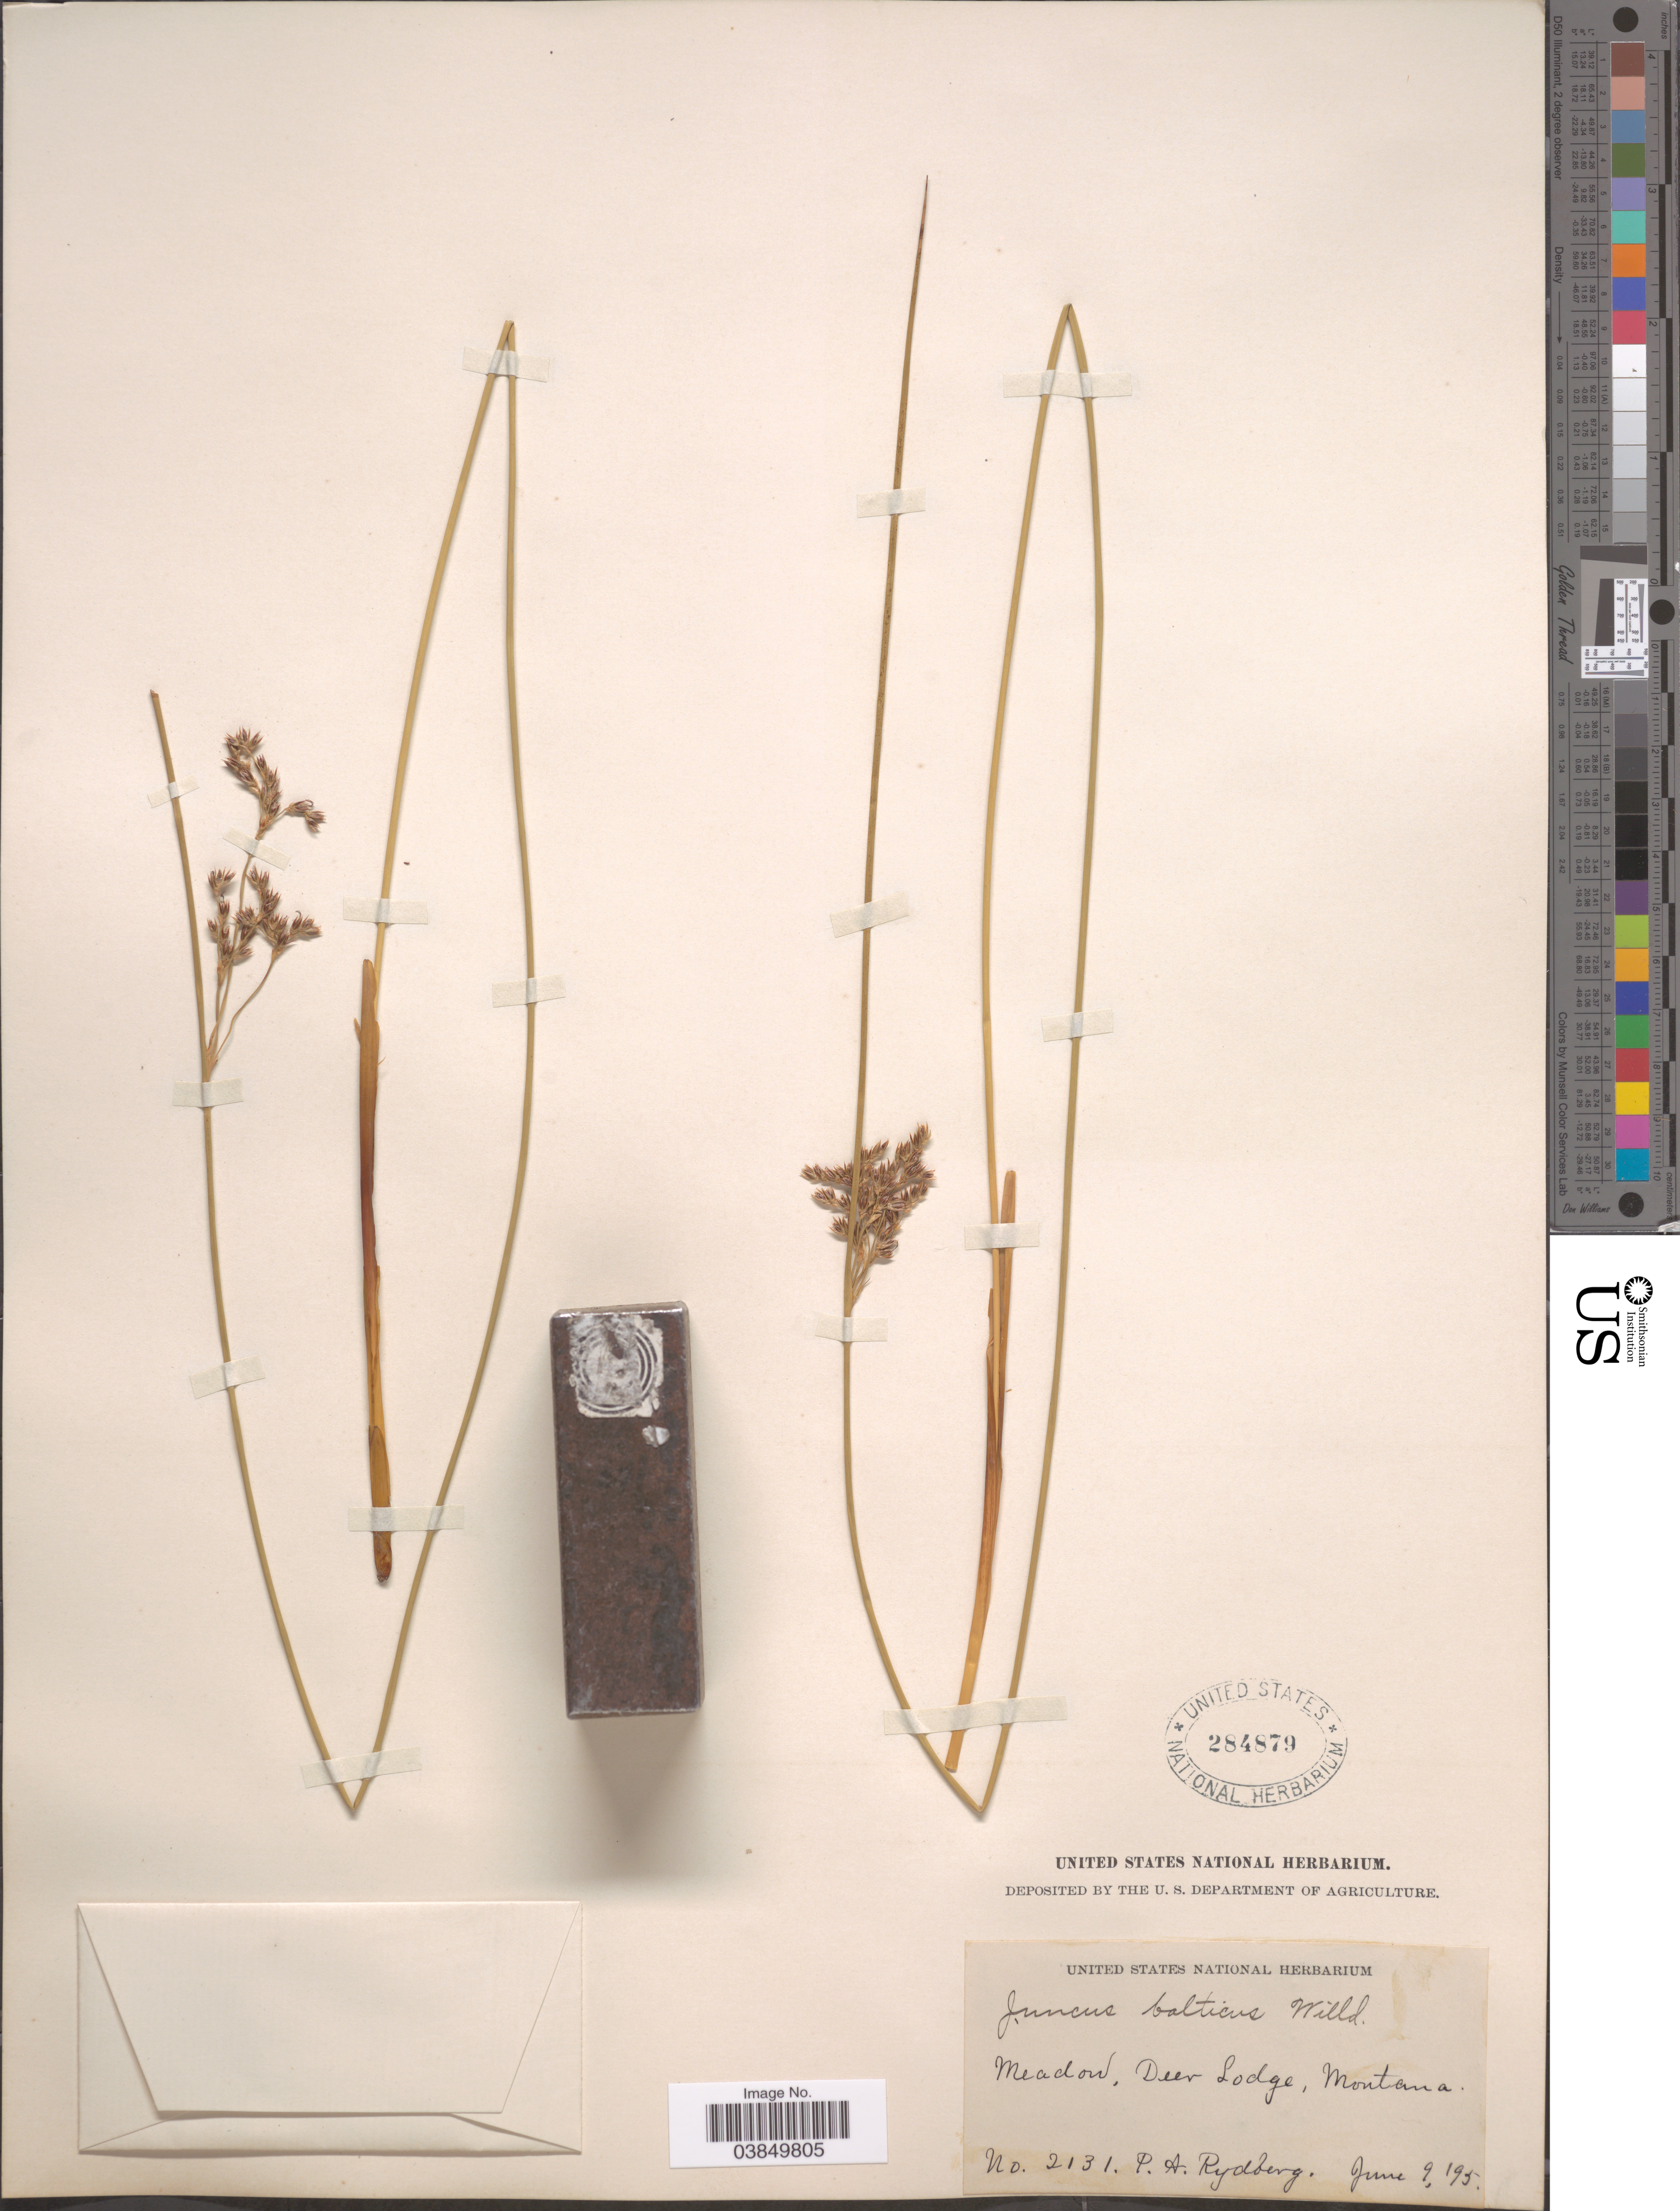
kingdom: Plantae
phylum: Tracheophyta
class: Liliopsida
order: Poales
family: Juncaceae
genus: Juncus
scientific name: Juncus balticus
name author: Willd.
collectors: P. A. Rydberg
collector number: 2131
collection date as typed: Transcribed d/m/y: 9/6/95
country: United States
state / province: Montana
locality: Meadow, Deer Lodge.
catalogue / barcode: US 284879